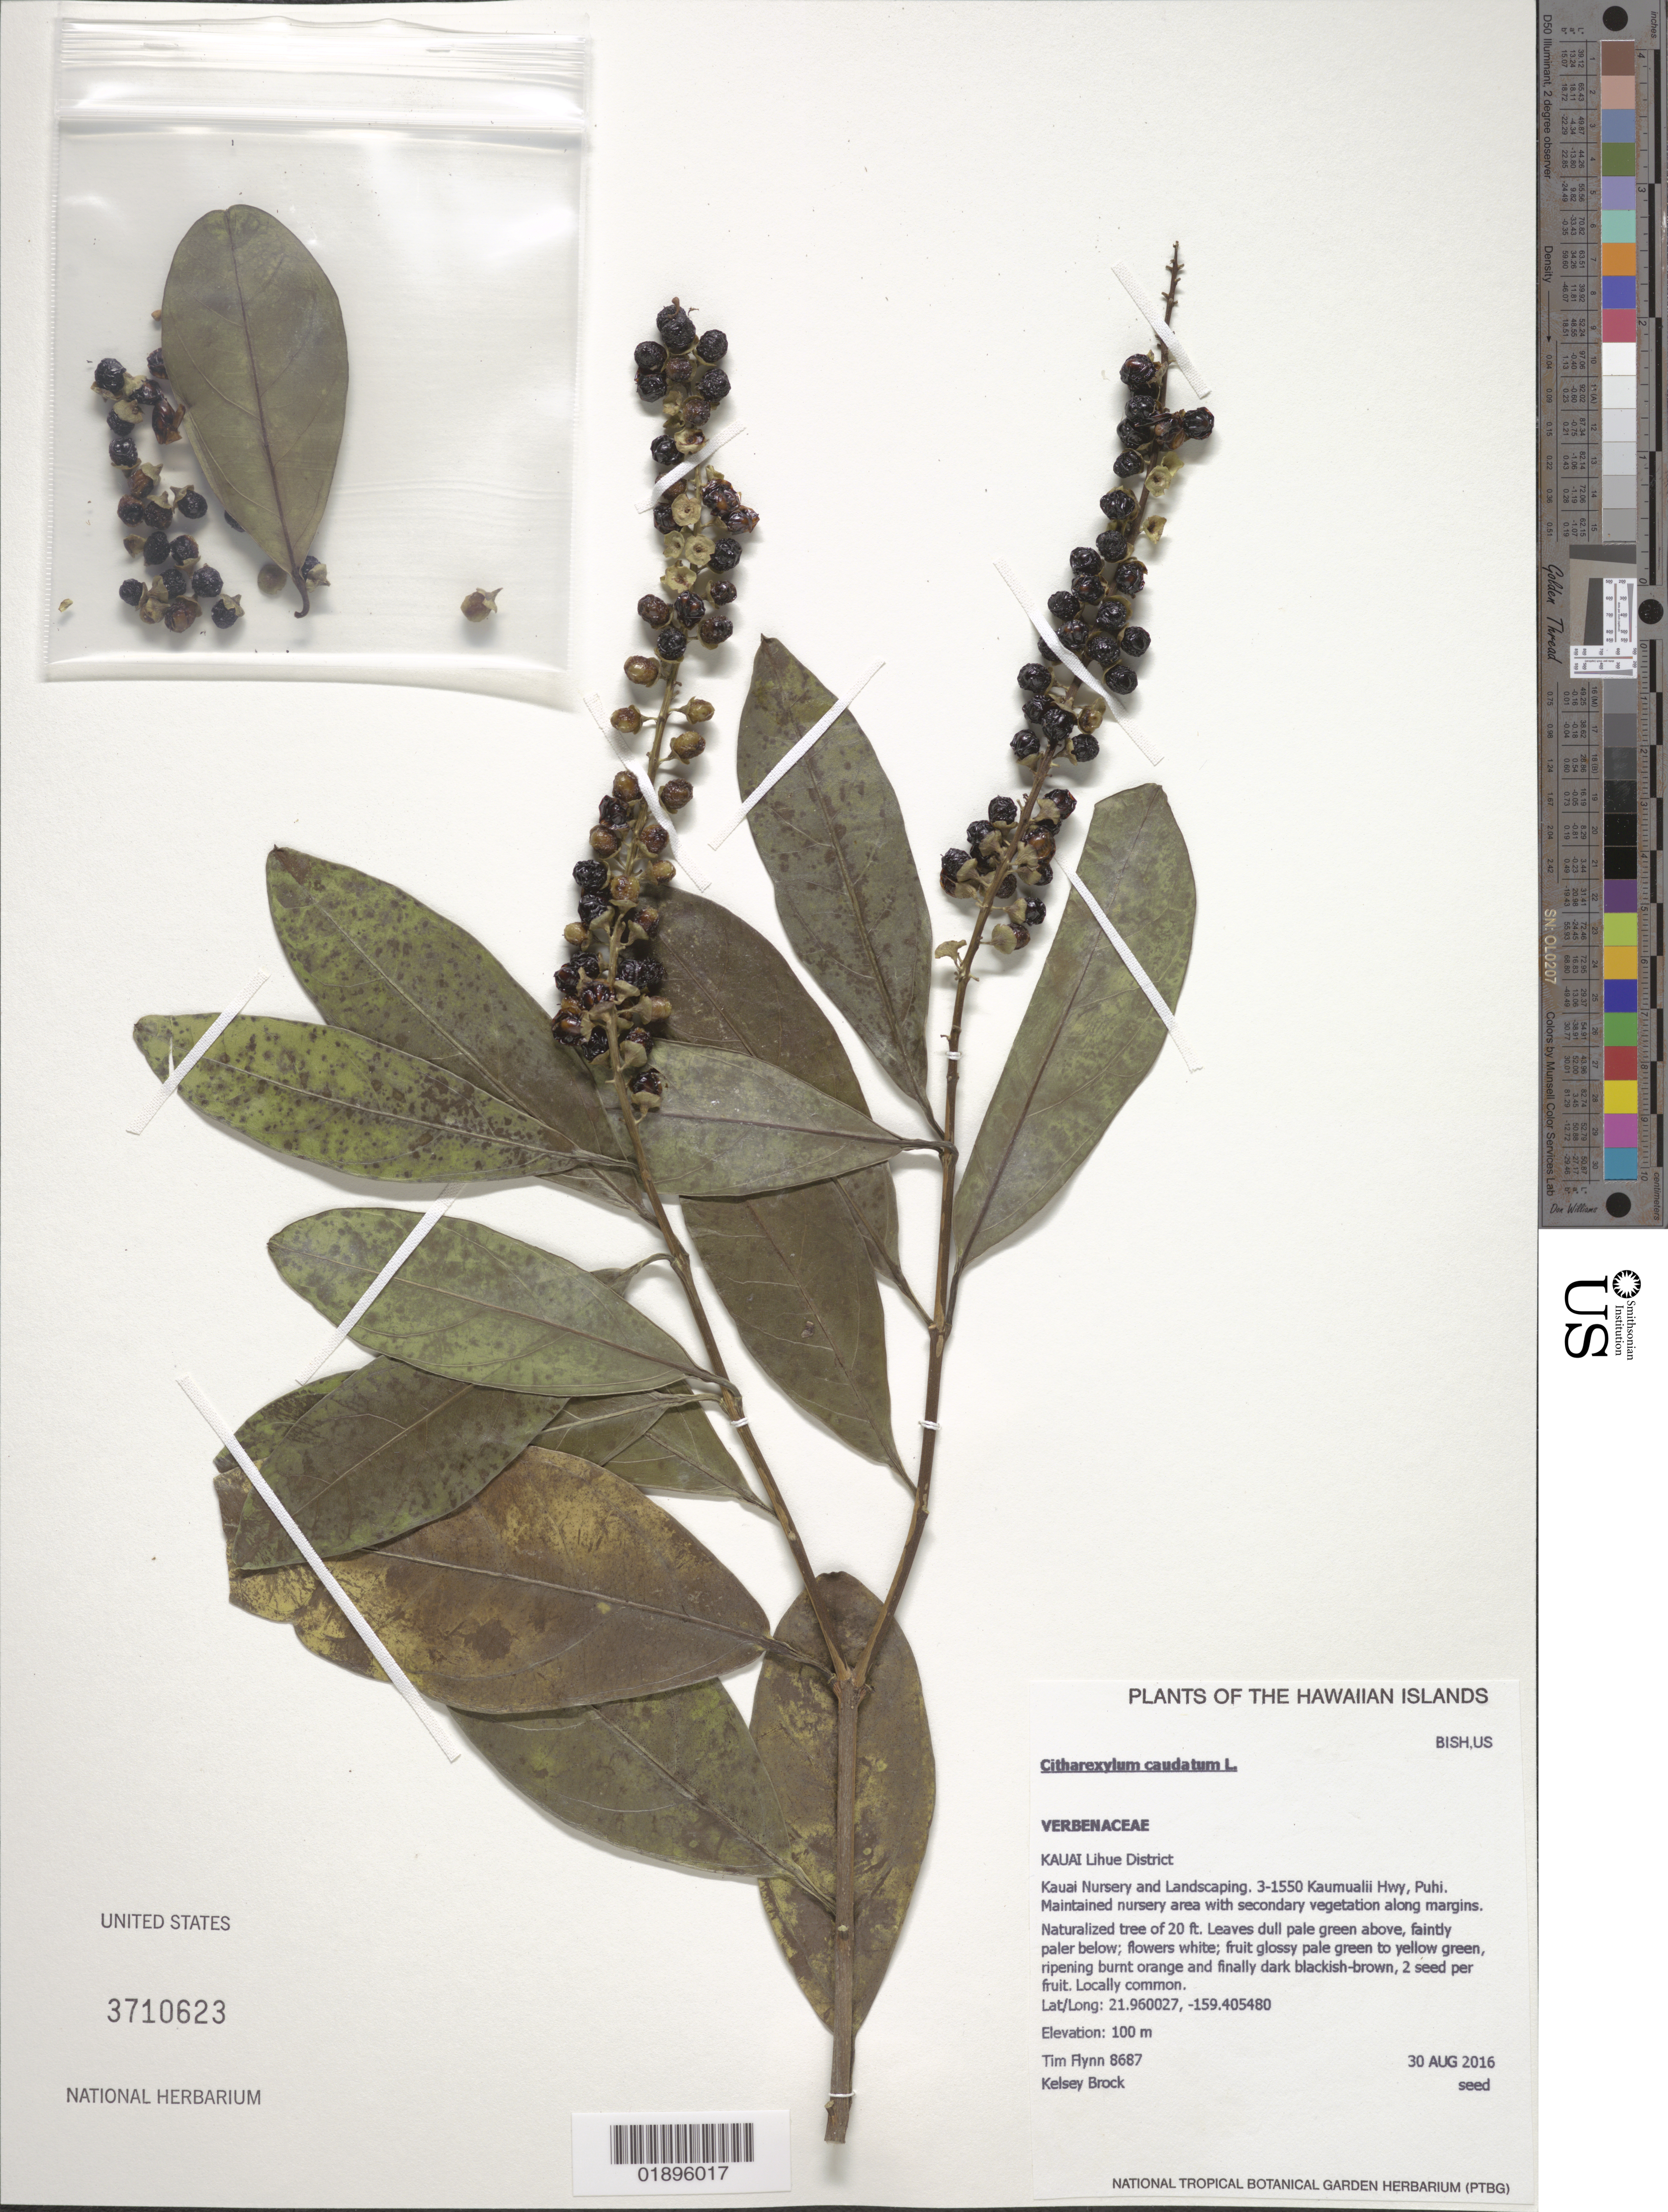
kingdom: Plantae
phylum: Tracheophyta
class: Magnoliopsida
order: Lamiales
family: Verbenaceae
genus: Citharexylum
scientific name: Citharexylum caudatum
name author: L.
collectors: T. W. Flynn & K. Brock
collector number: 8687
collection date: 2016-08-30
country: United States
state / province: Hawaii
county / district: Kauai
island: Kaua'i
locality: Kaua'i Nursery and Landscaping, 3-1550 Kaumualii Hwy, Puhi.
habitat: Maintained nursery area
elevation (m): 100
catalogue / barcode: US 3710623